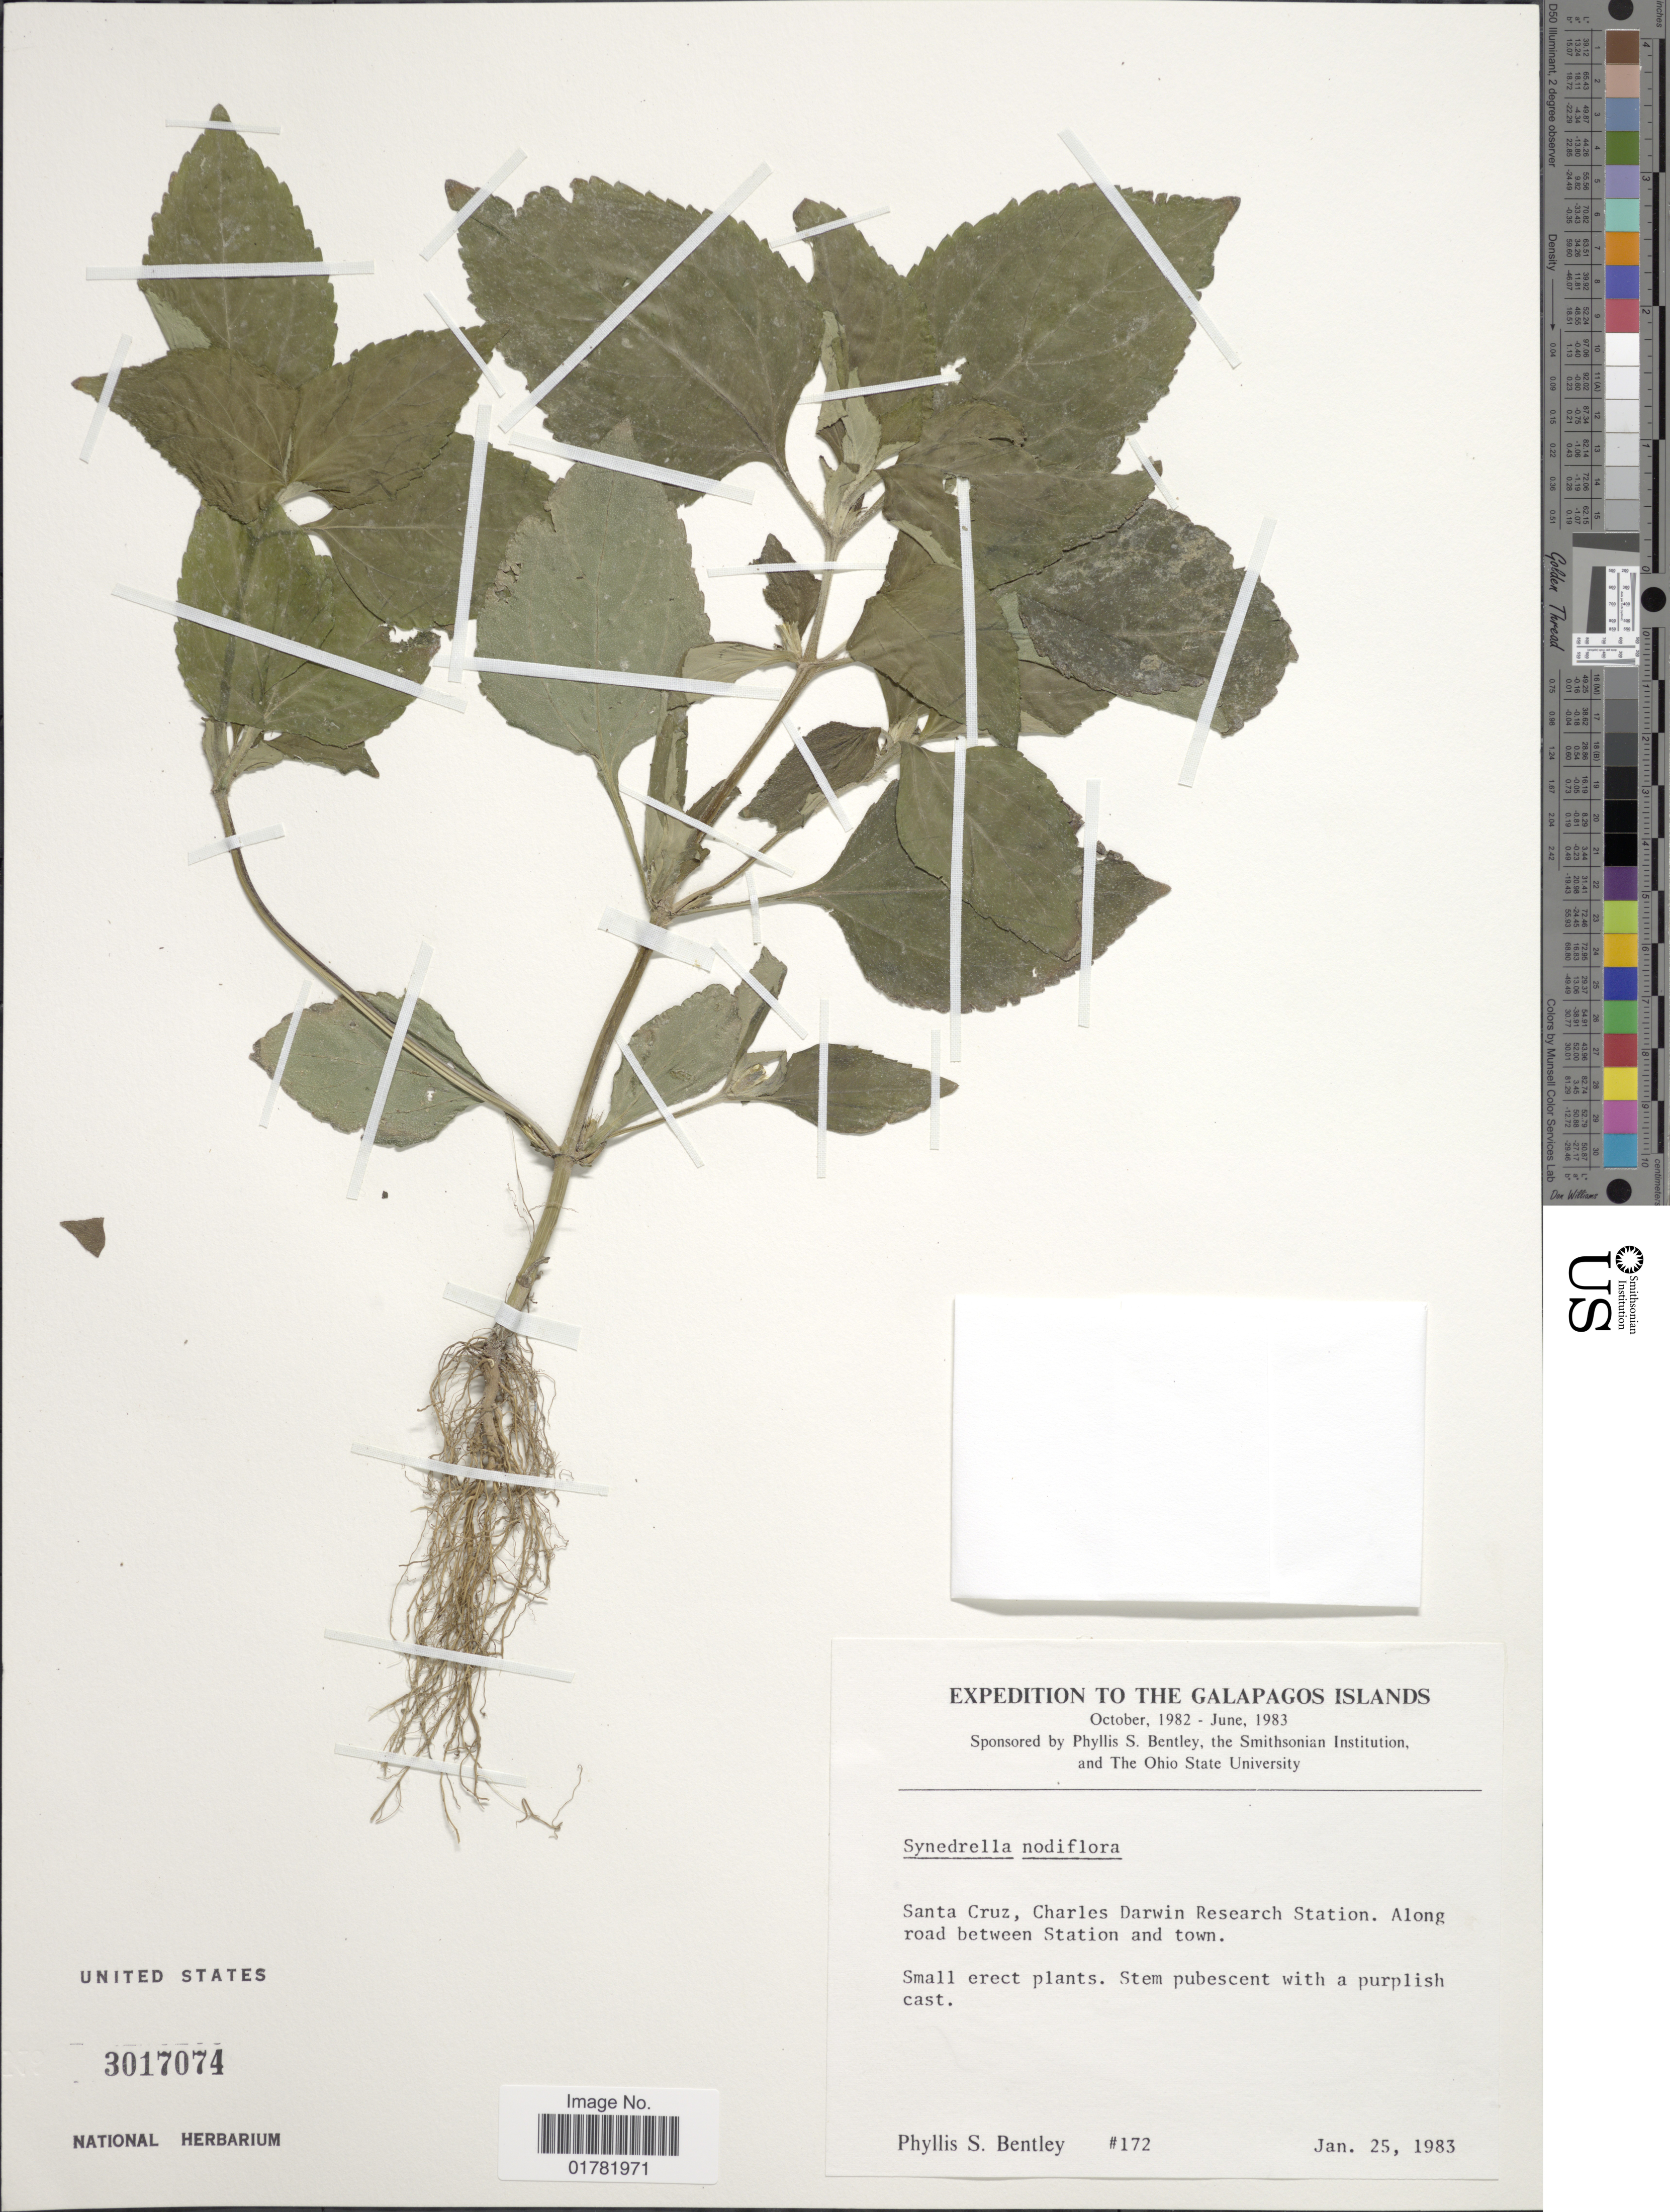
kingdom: Plantae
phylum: Tracheophyta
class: Magnoliopsida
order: Asterales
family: Asteraceae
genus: Synedrella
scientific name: Synedrella nodiflora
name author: (L.) Gaertn.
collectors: P. S. Bentley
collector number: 172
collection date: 1983-01-25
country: Ecuador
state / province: Colón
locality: The Galapagos Islands, Santa Cruz, Charles Darwin Research Station. Along road between Station and town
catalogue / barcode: US 3017074